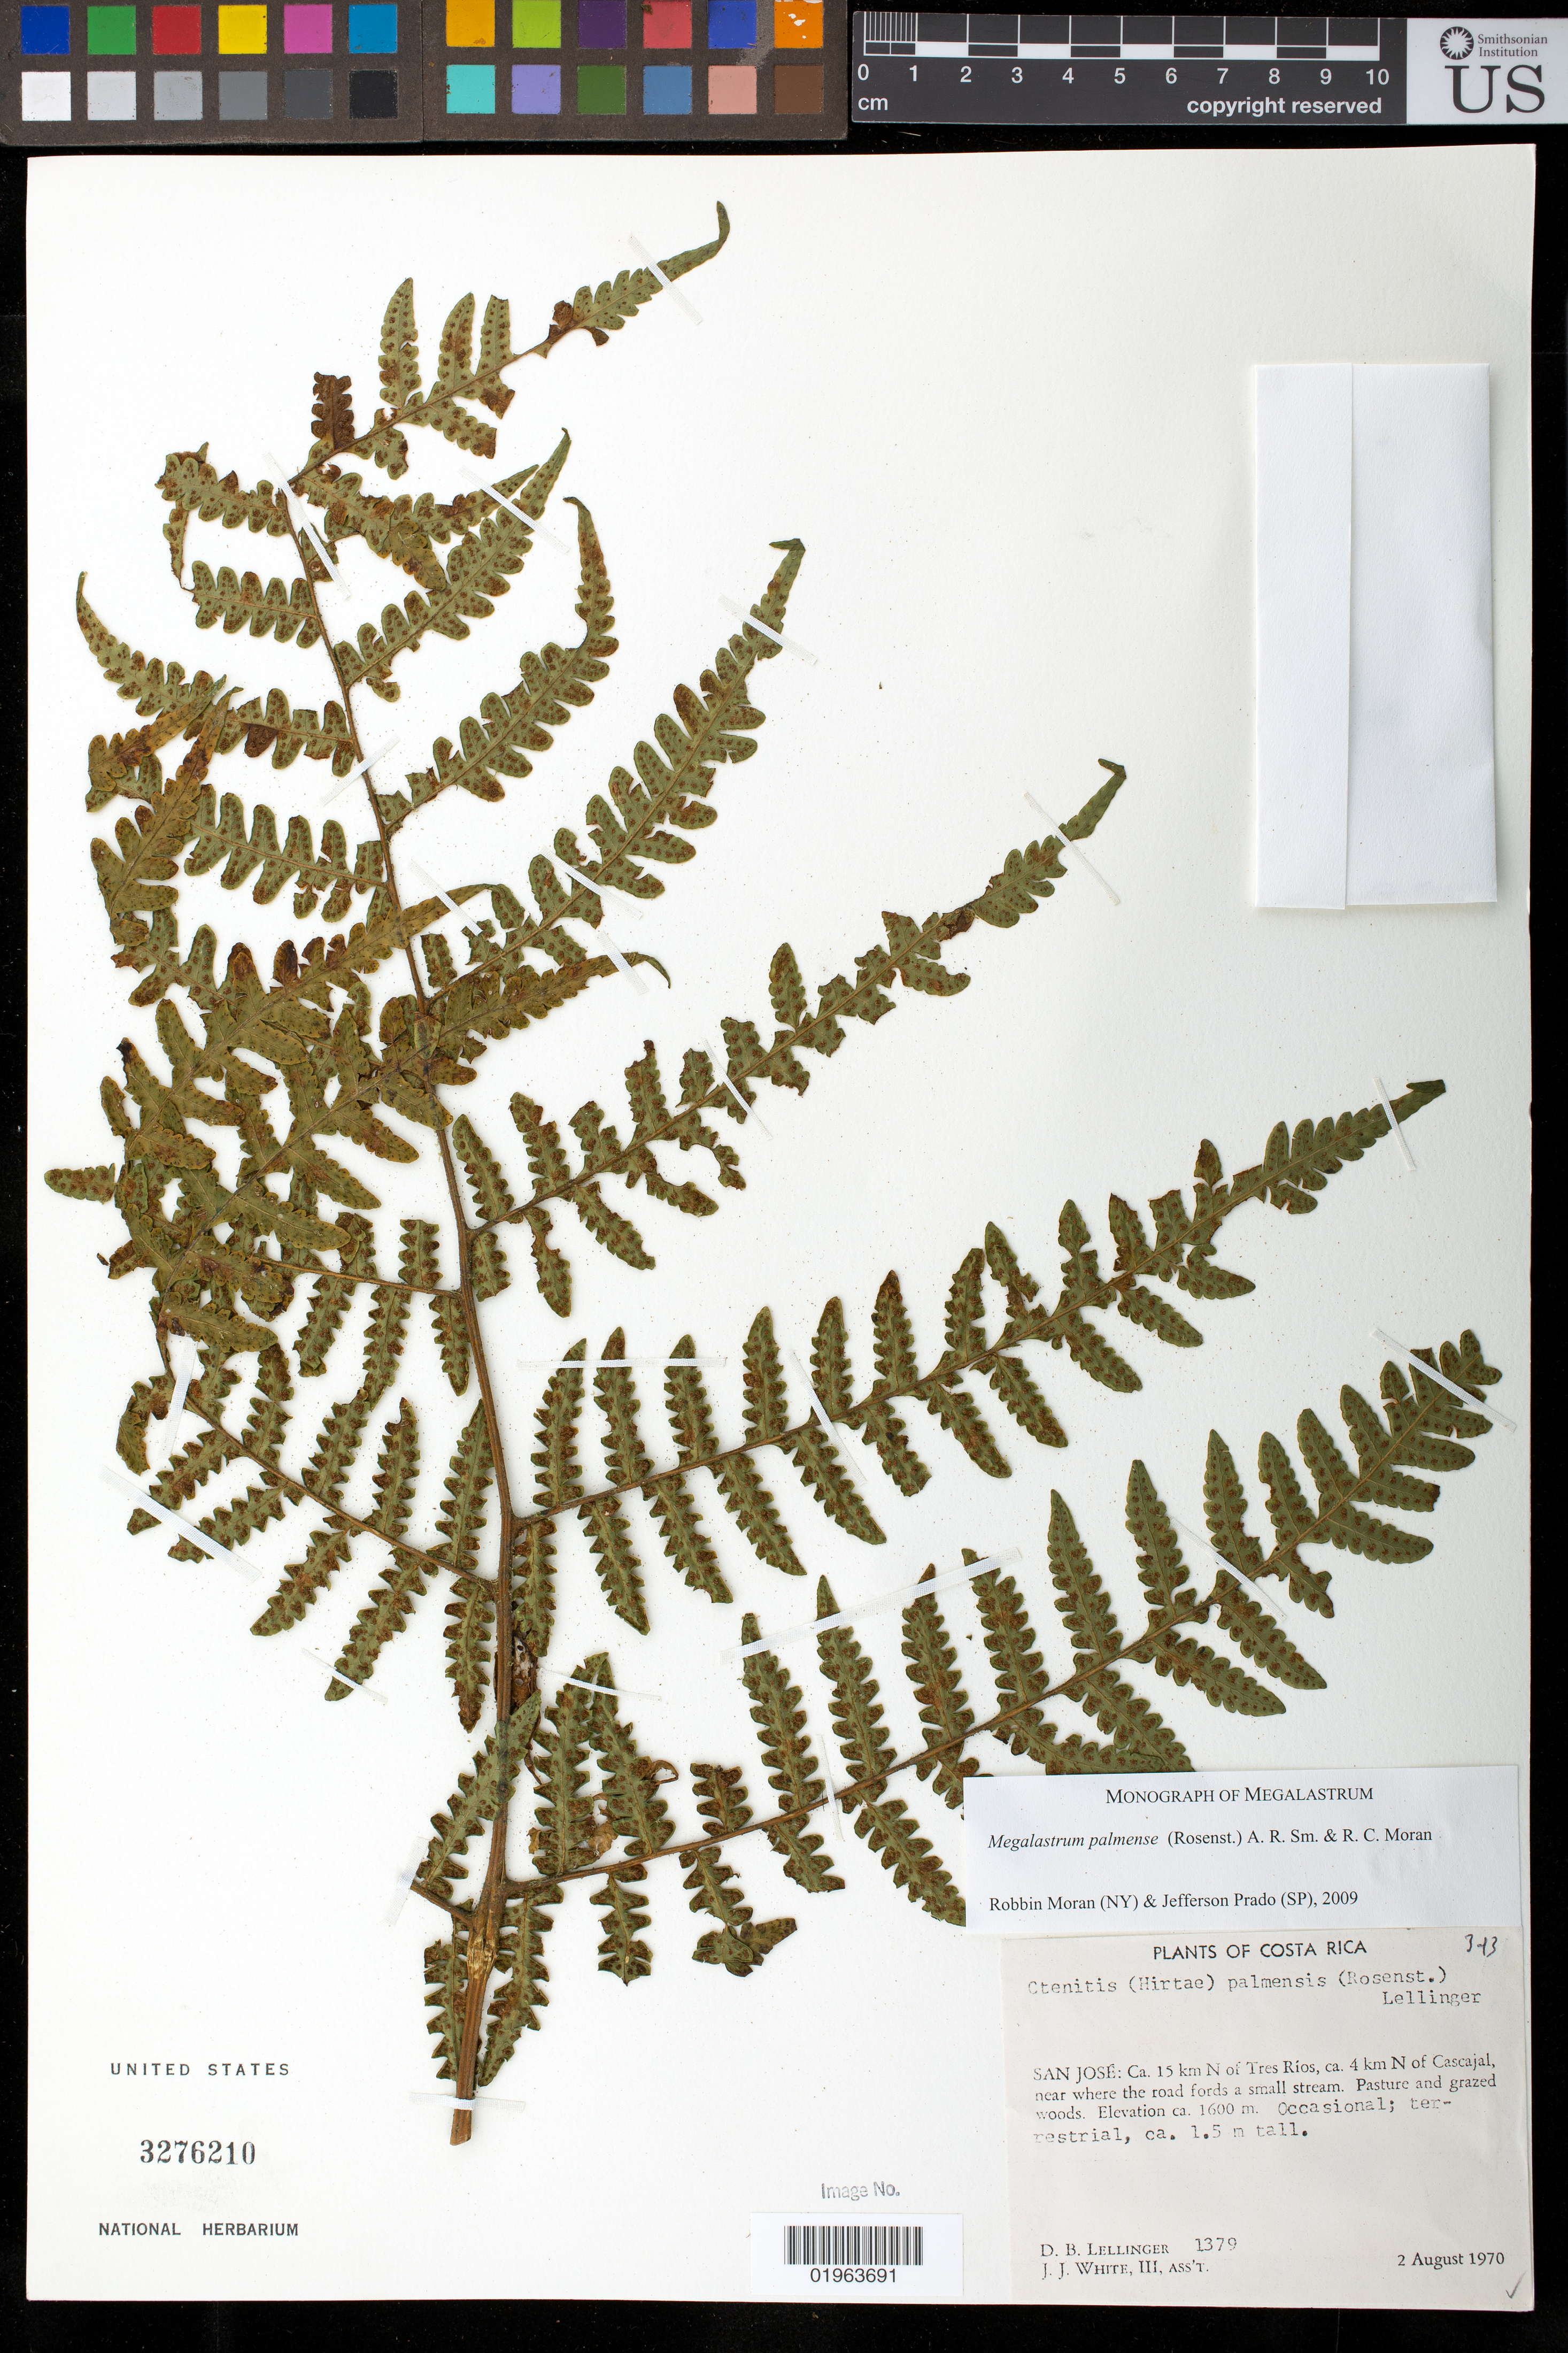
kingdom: Plantae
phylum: Tracheophyta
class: Polypodiopsida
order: Polypodiales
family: Dryopteridaceae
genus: Megalastrum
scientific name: Megalastrum palmense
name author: (Rosenst.) A.R. Sm. & R.C. Moran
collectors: D. B. Lellinger & J. J. White III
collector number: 1379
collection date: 1970-08-02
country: Costa Rica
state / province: San José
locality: Ca. 15 km N of Tres Ríos, ca 4 km N of Cascajal, near where the road fords a small stream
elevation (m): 1600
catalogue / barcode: US 3276210